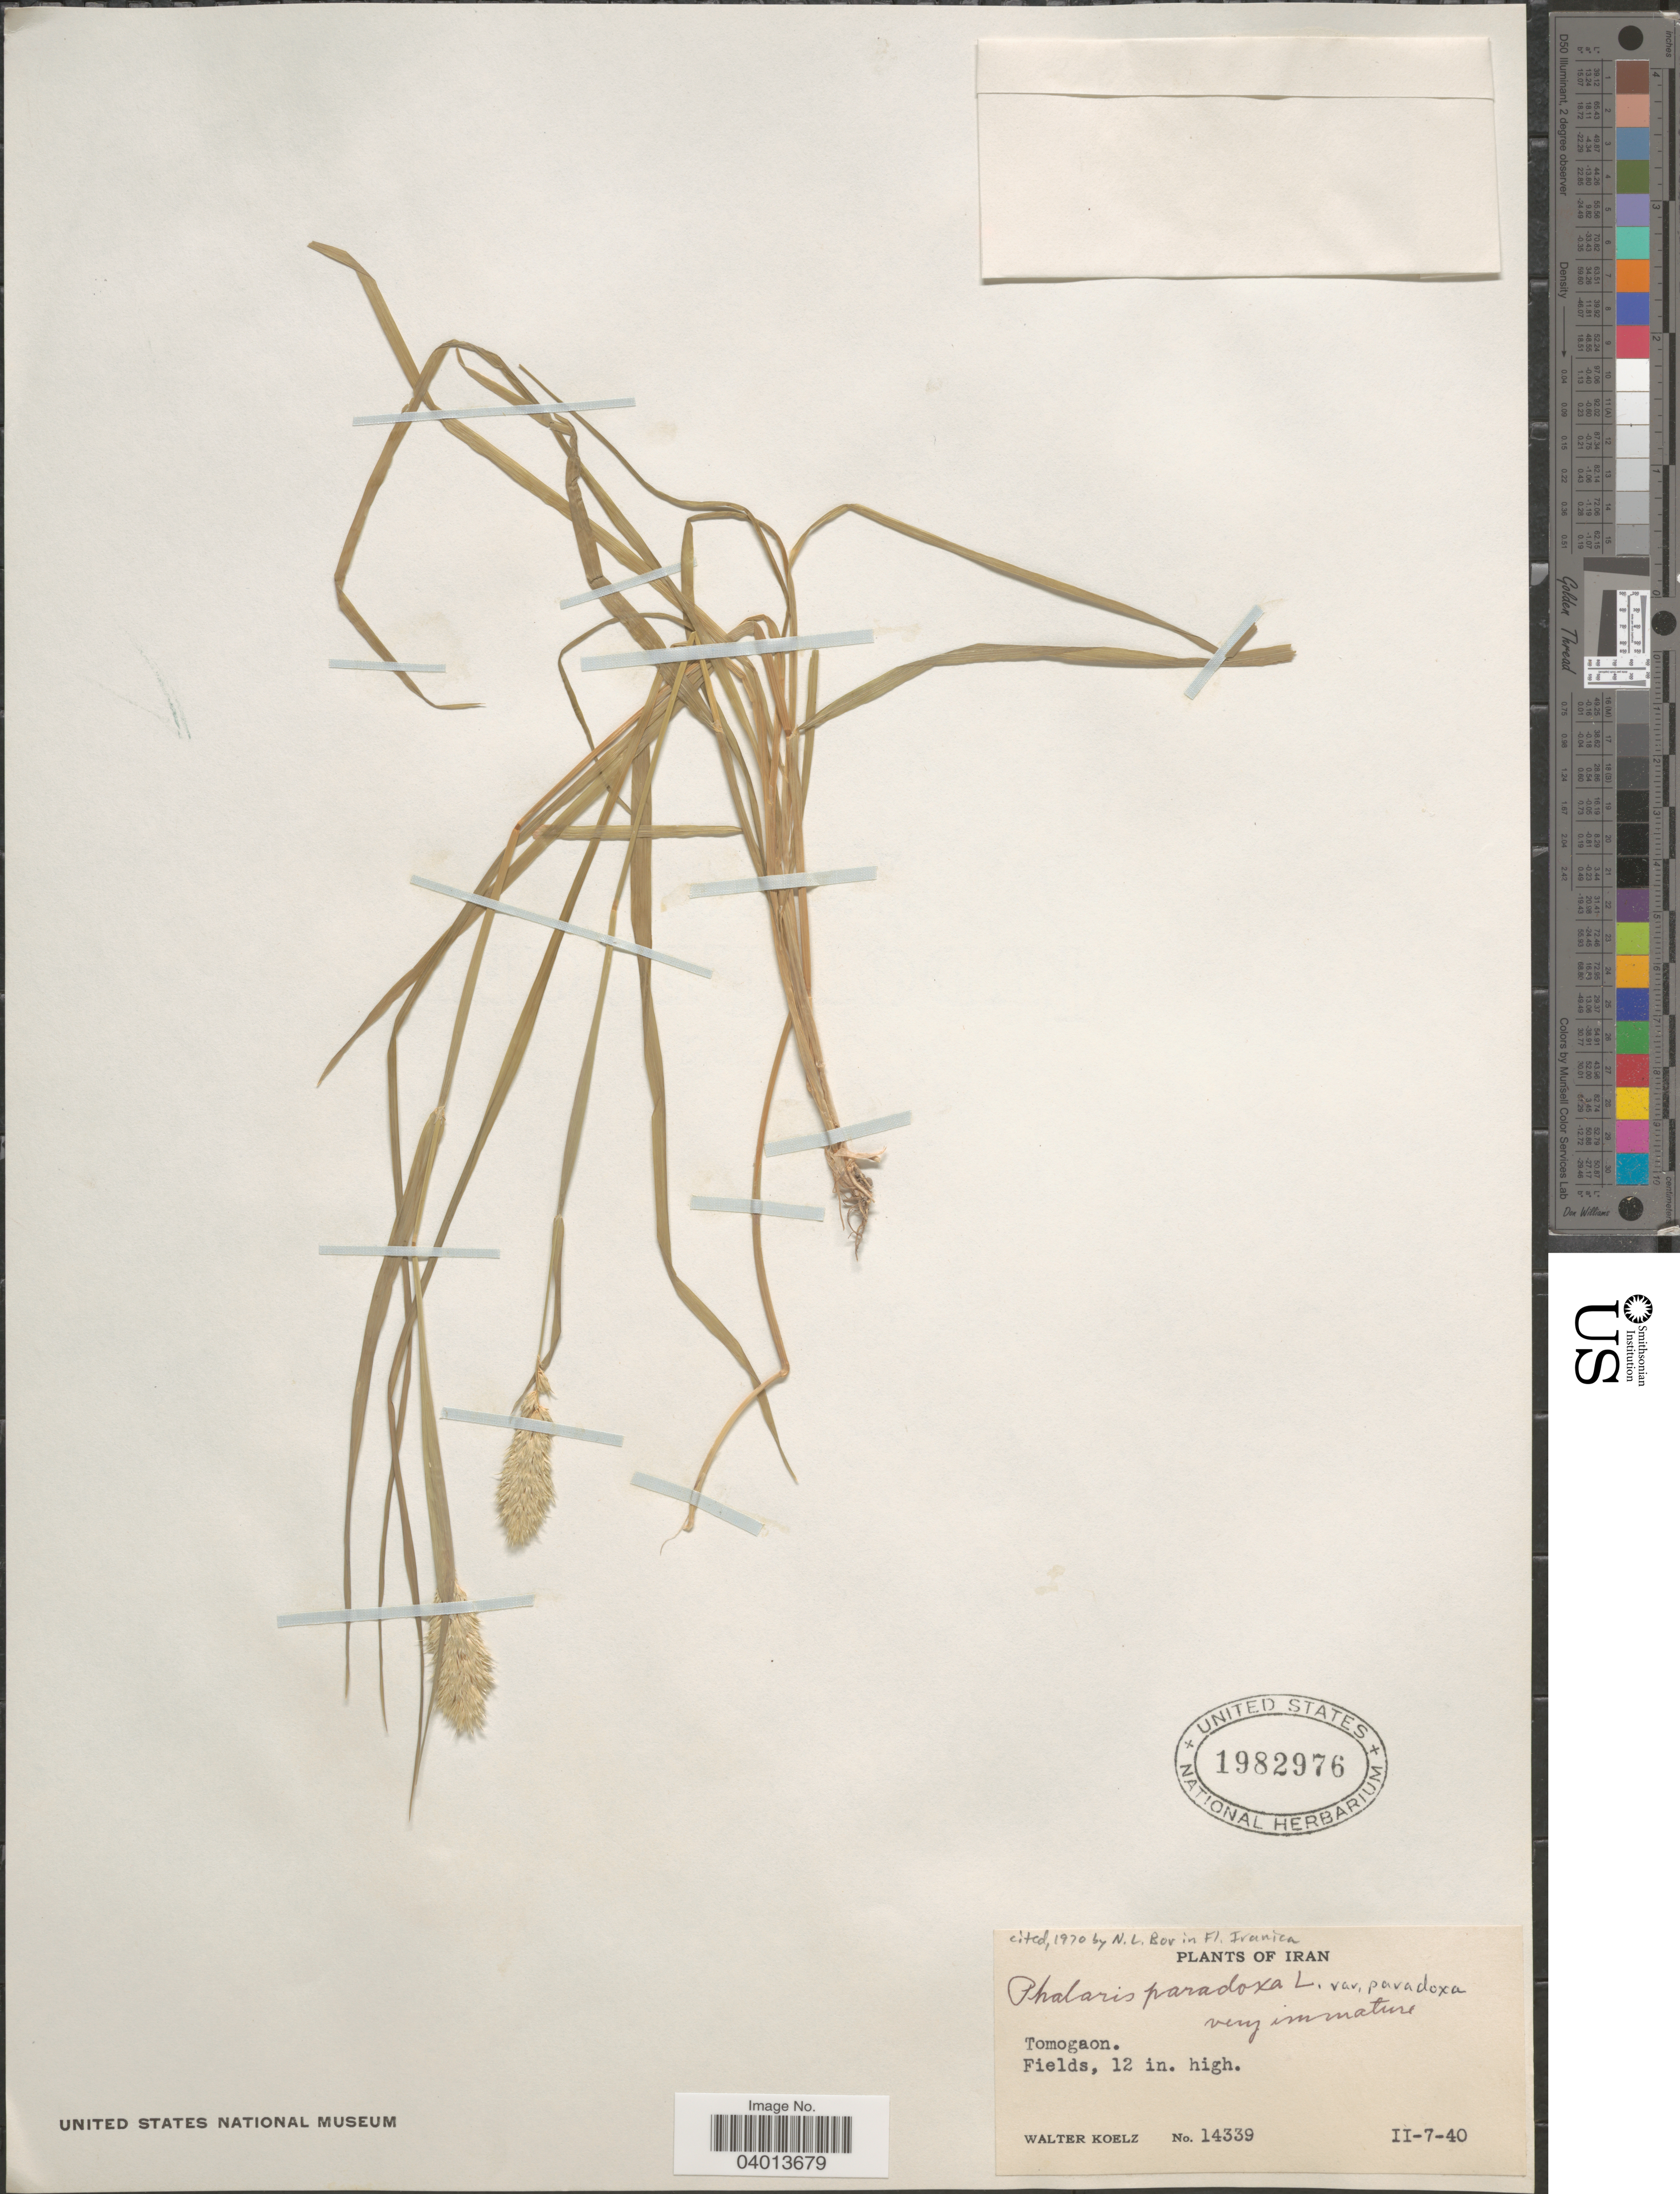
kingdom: Plantae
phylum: Tracheophyta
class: Liliopsida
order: Poales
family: Poaceae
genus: Phalaris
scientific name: Phalaris paradoxa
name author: L.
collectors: W. N. Koelz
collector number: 14339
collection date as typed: Transcribed d/m/y: 7/2/40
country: Iran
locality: Tomogaon.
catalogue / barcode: US 1982976